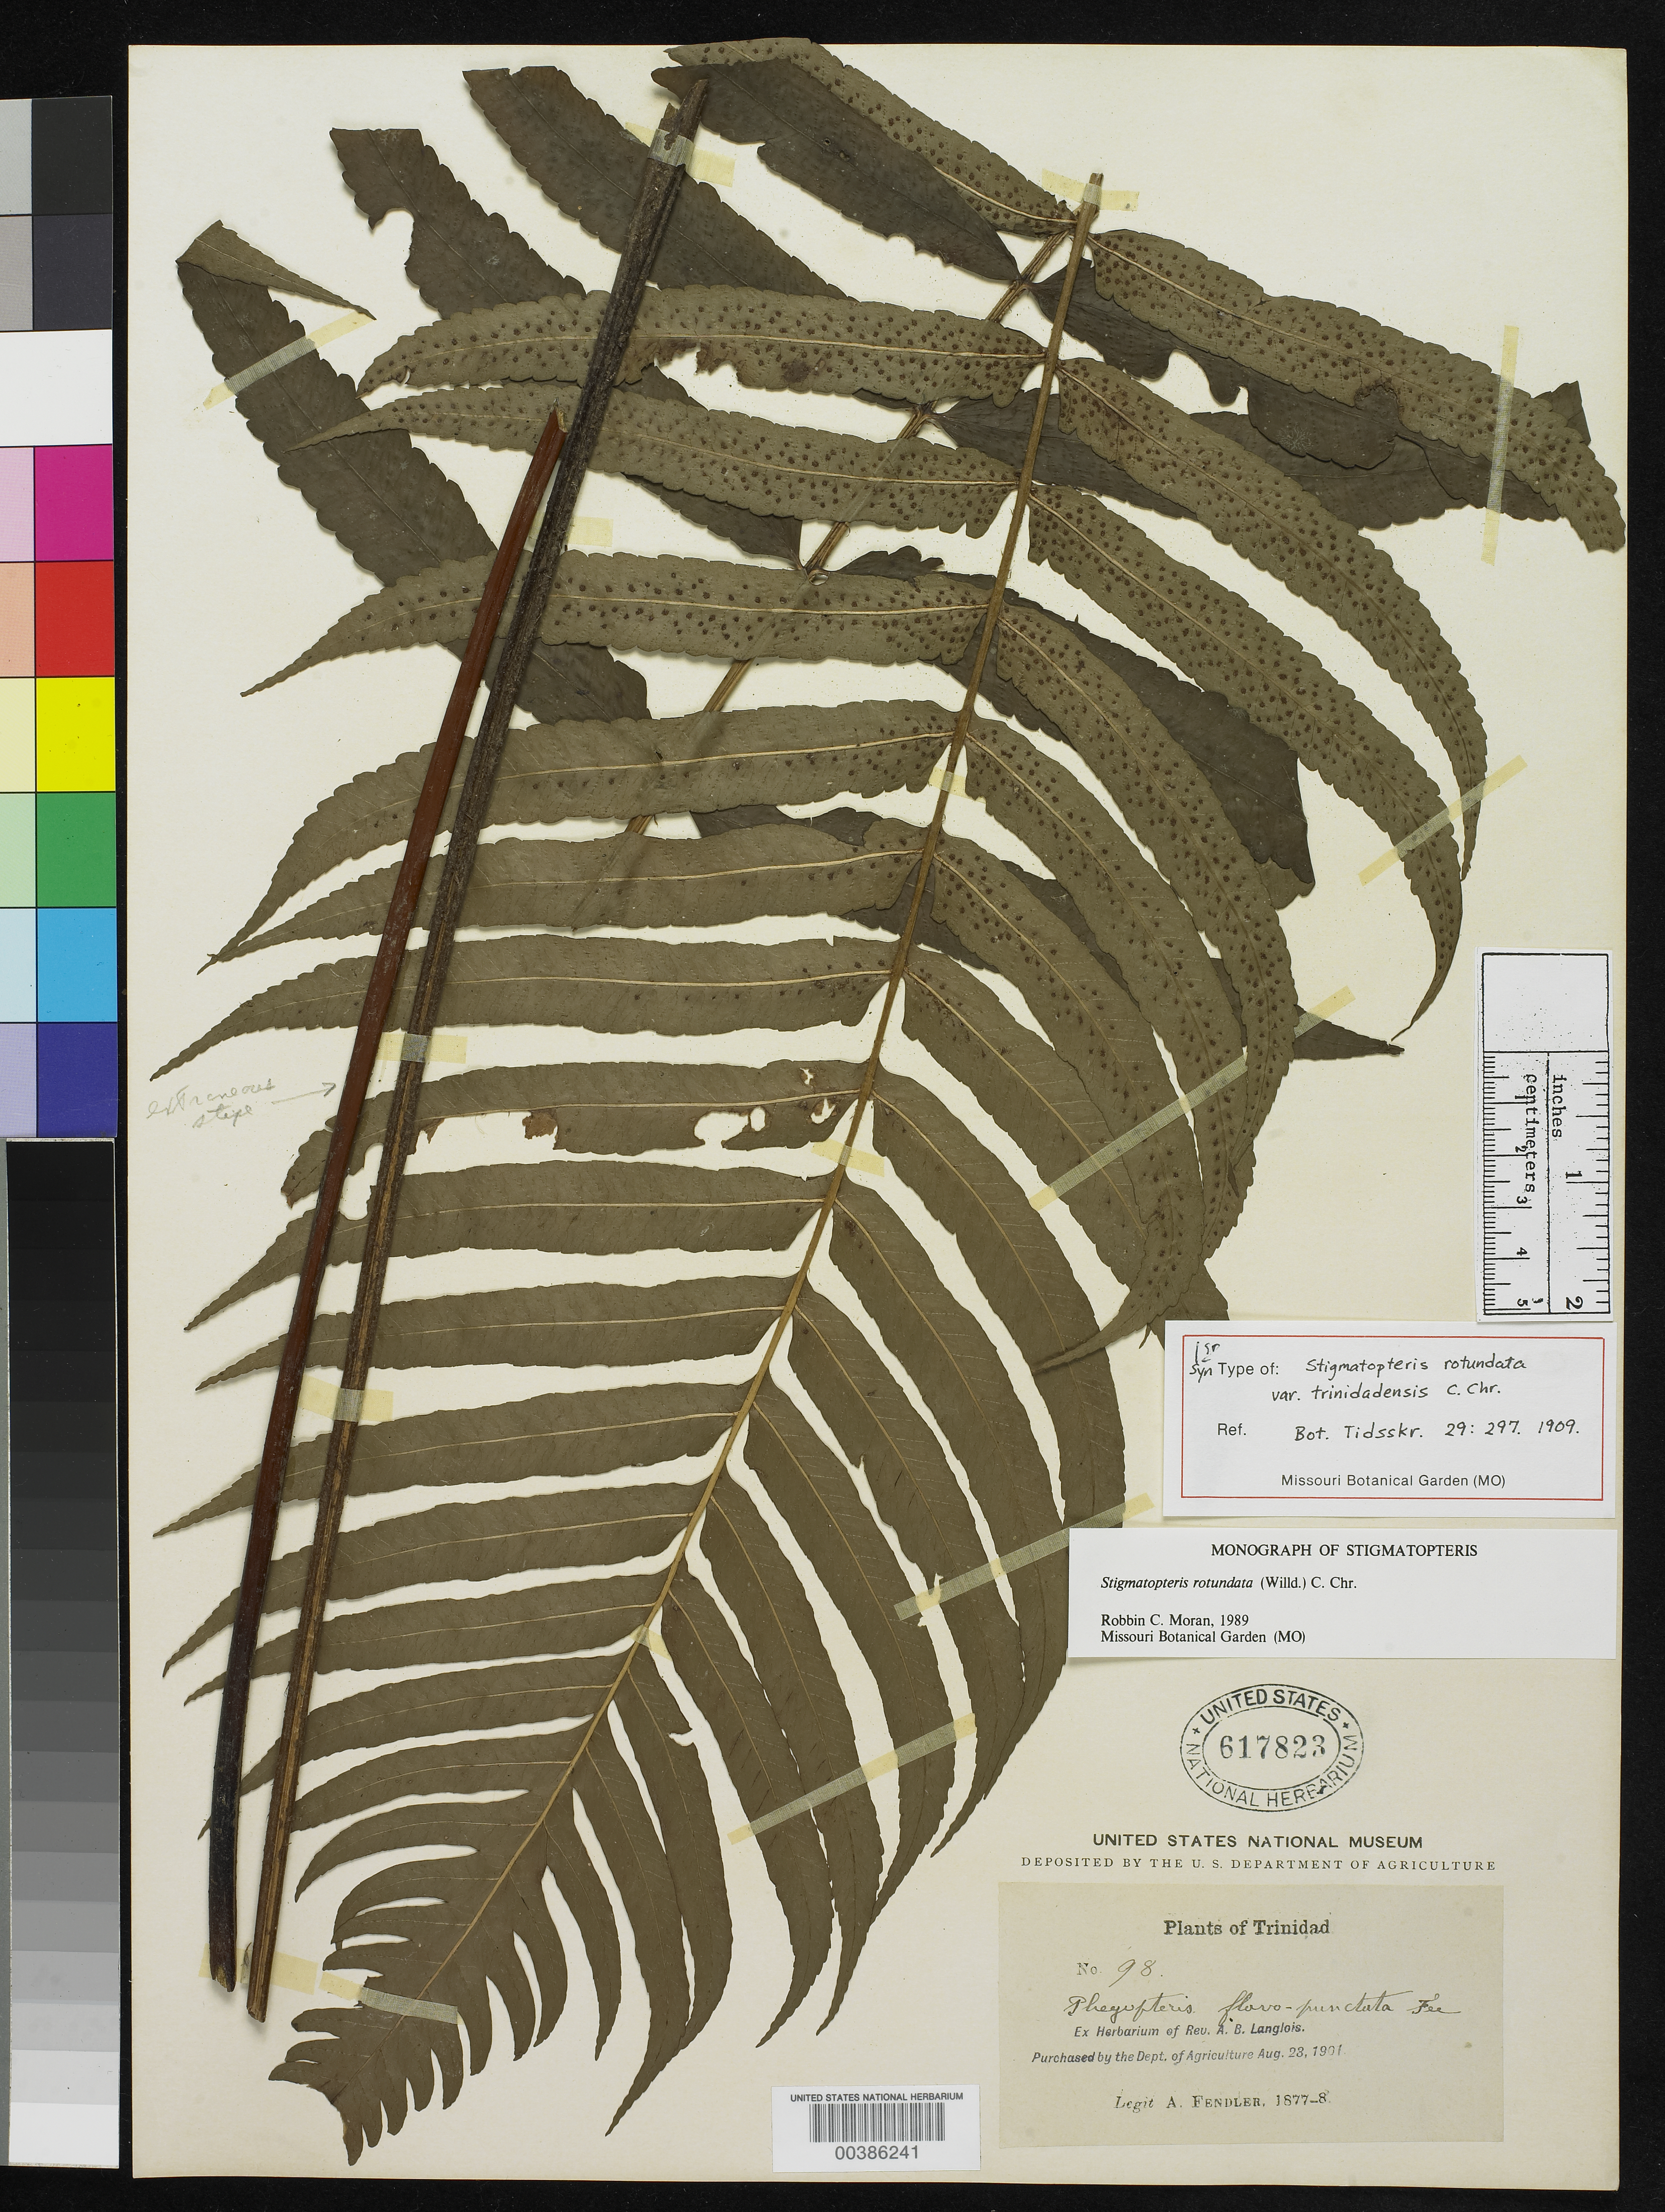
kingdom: Plantae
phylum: Tracheophyta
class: Polypodiopsida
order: Polypodiales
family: Dryopteridaceae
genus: Stigmatopteris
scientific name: Stigmatopteris rotundata var. trinidadensis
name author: C. Chr.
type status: Syntype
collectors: A. Fendler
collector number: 98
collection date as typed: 1877 to -- --- 1878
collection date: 1877/1878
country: Trinidad and Tobago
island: Trinidad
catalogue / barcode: US 617823